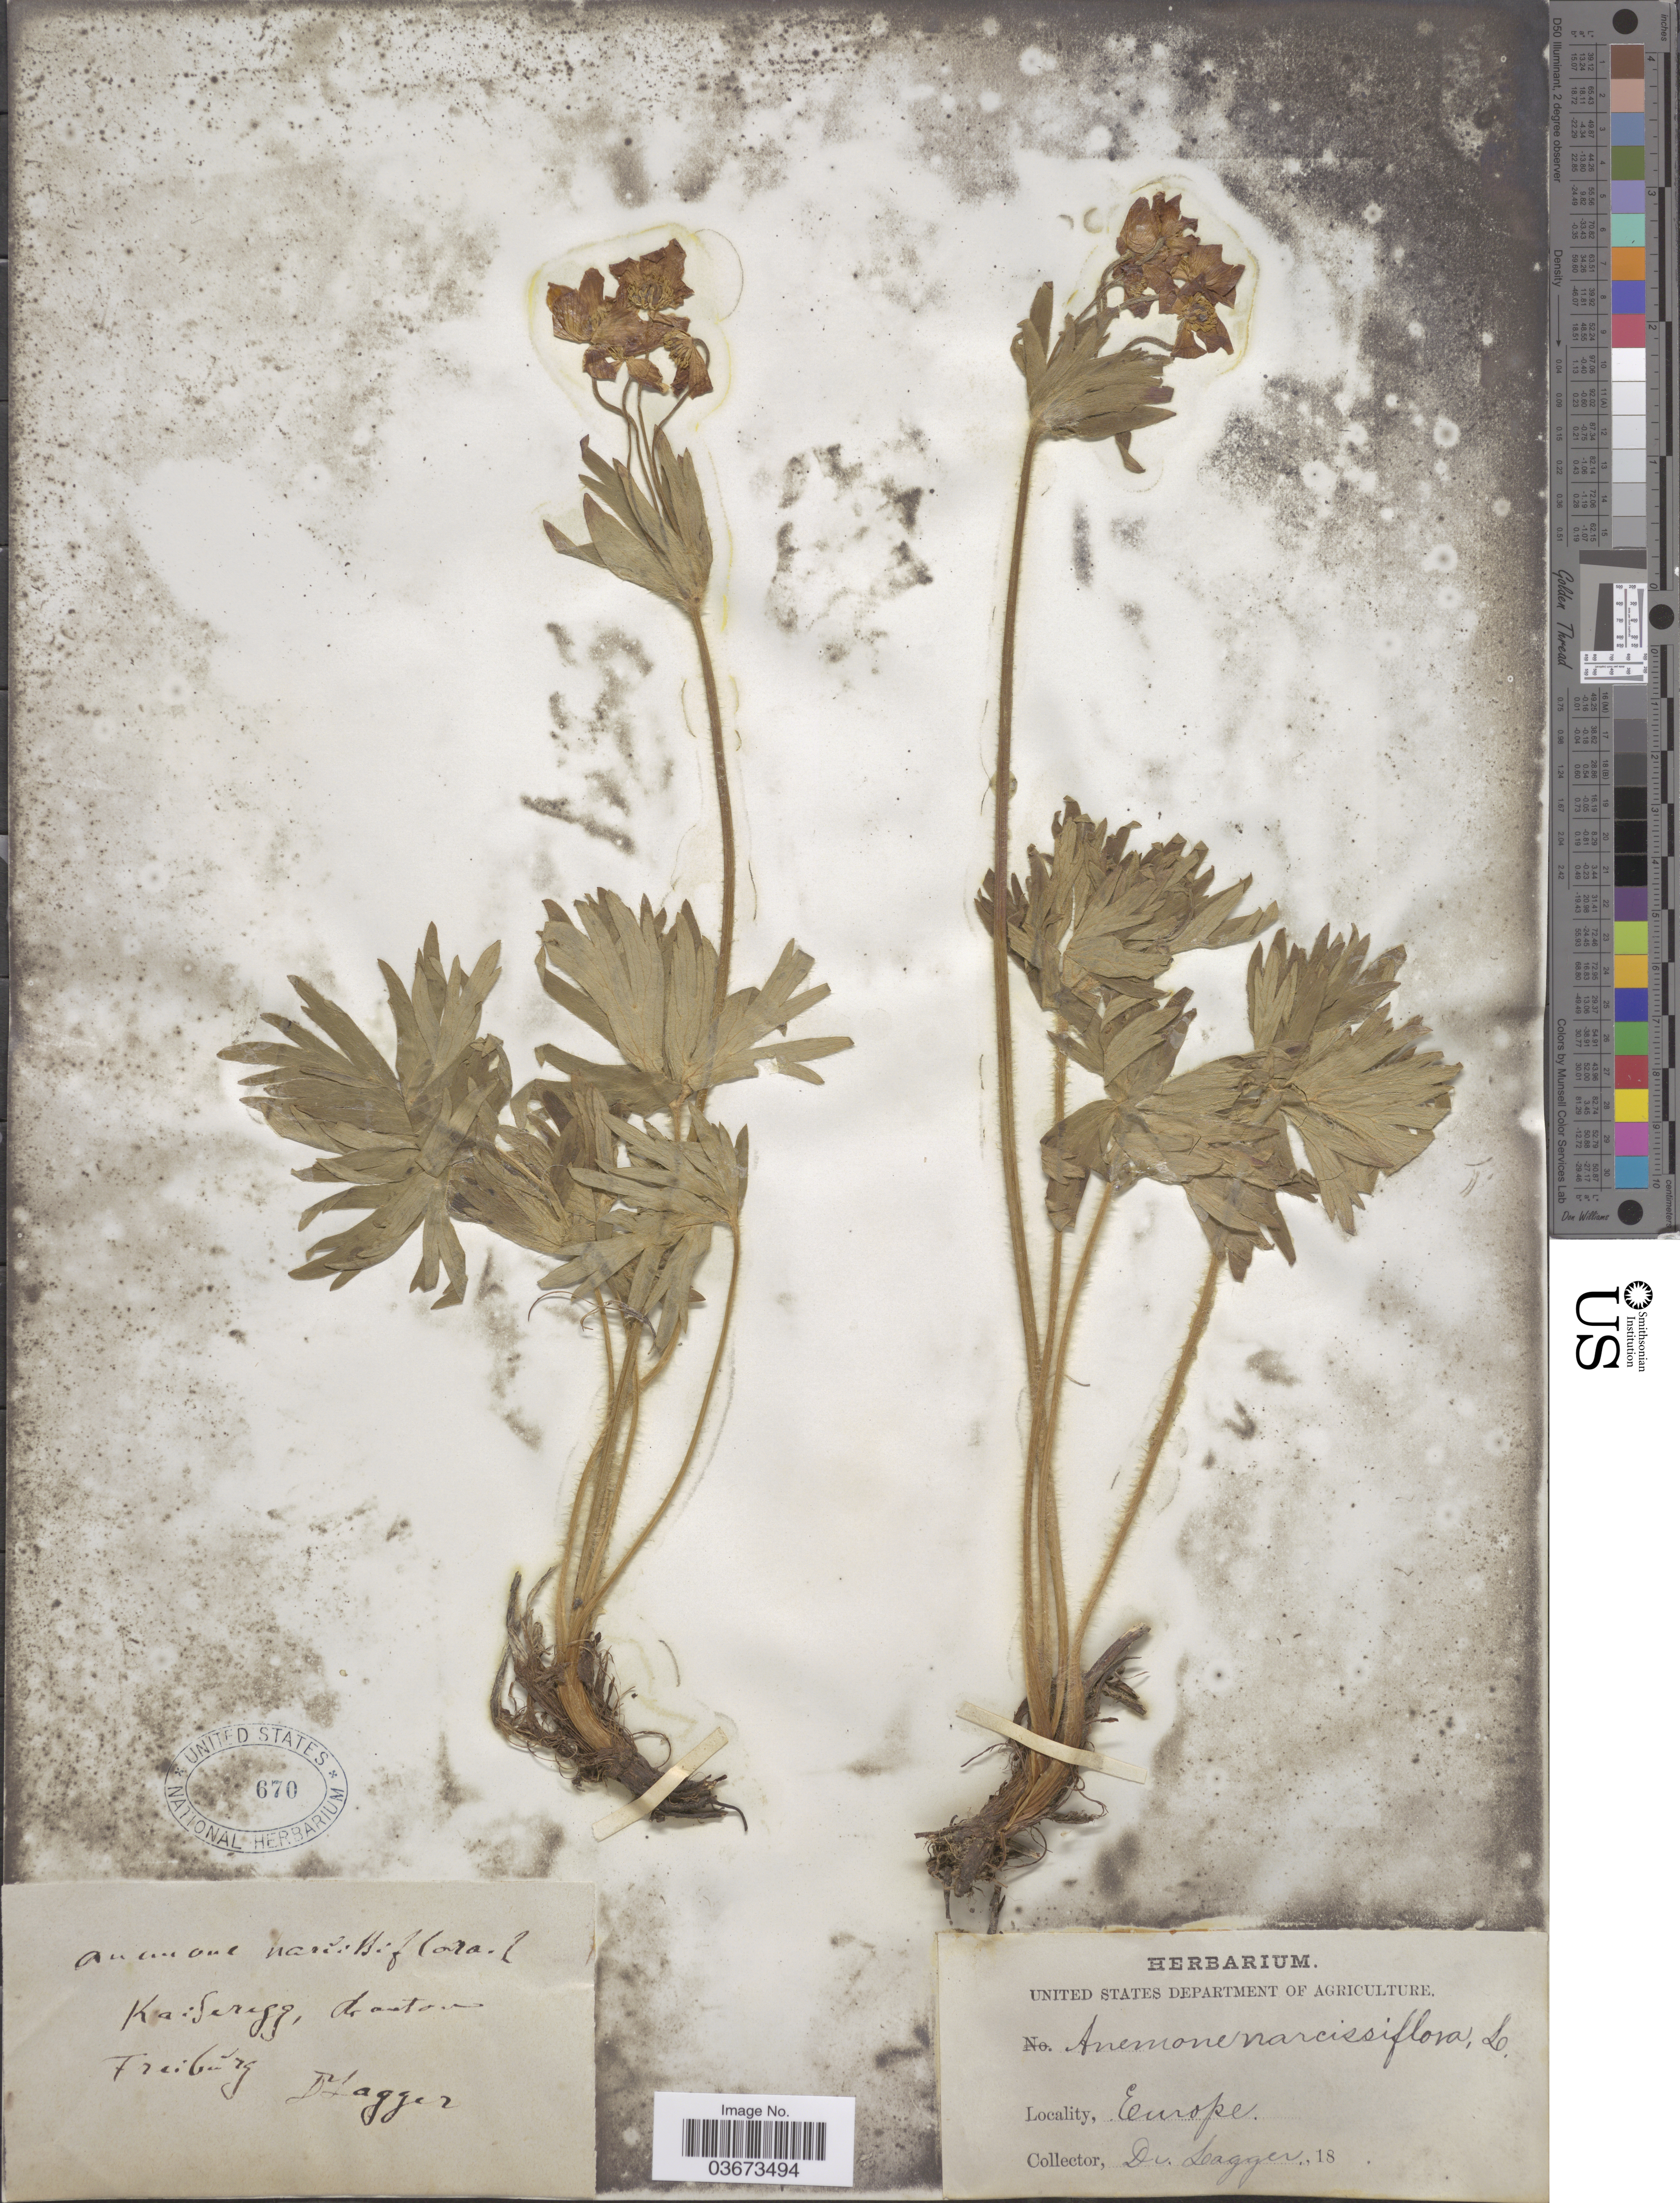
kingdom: Plantae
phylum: Tracheophyta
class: Magnoliopsida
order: Ranunculales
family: Ranunculaceae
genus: Anemone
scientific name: Anemone narcissiflora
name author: L.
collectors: F. J. Lagger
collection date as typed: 18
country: Switzerland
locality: Kaiseregg, Canton Fribourg.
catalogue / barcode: US 670